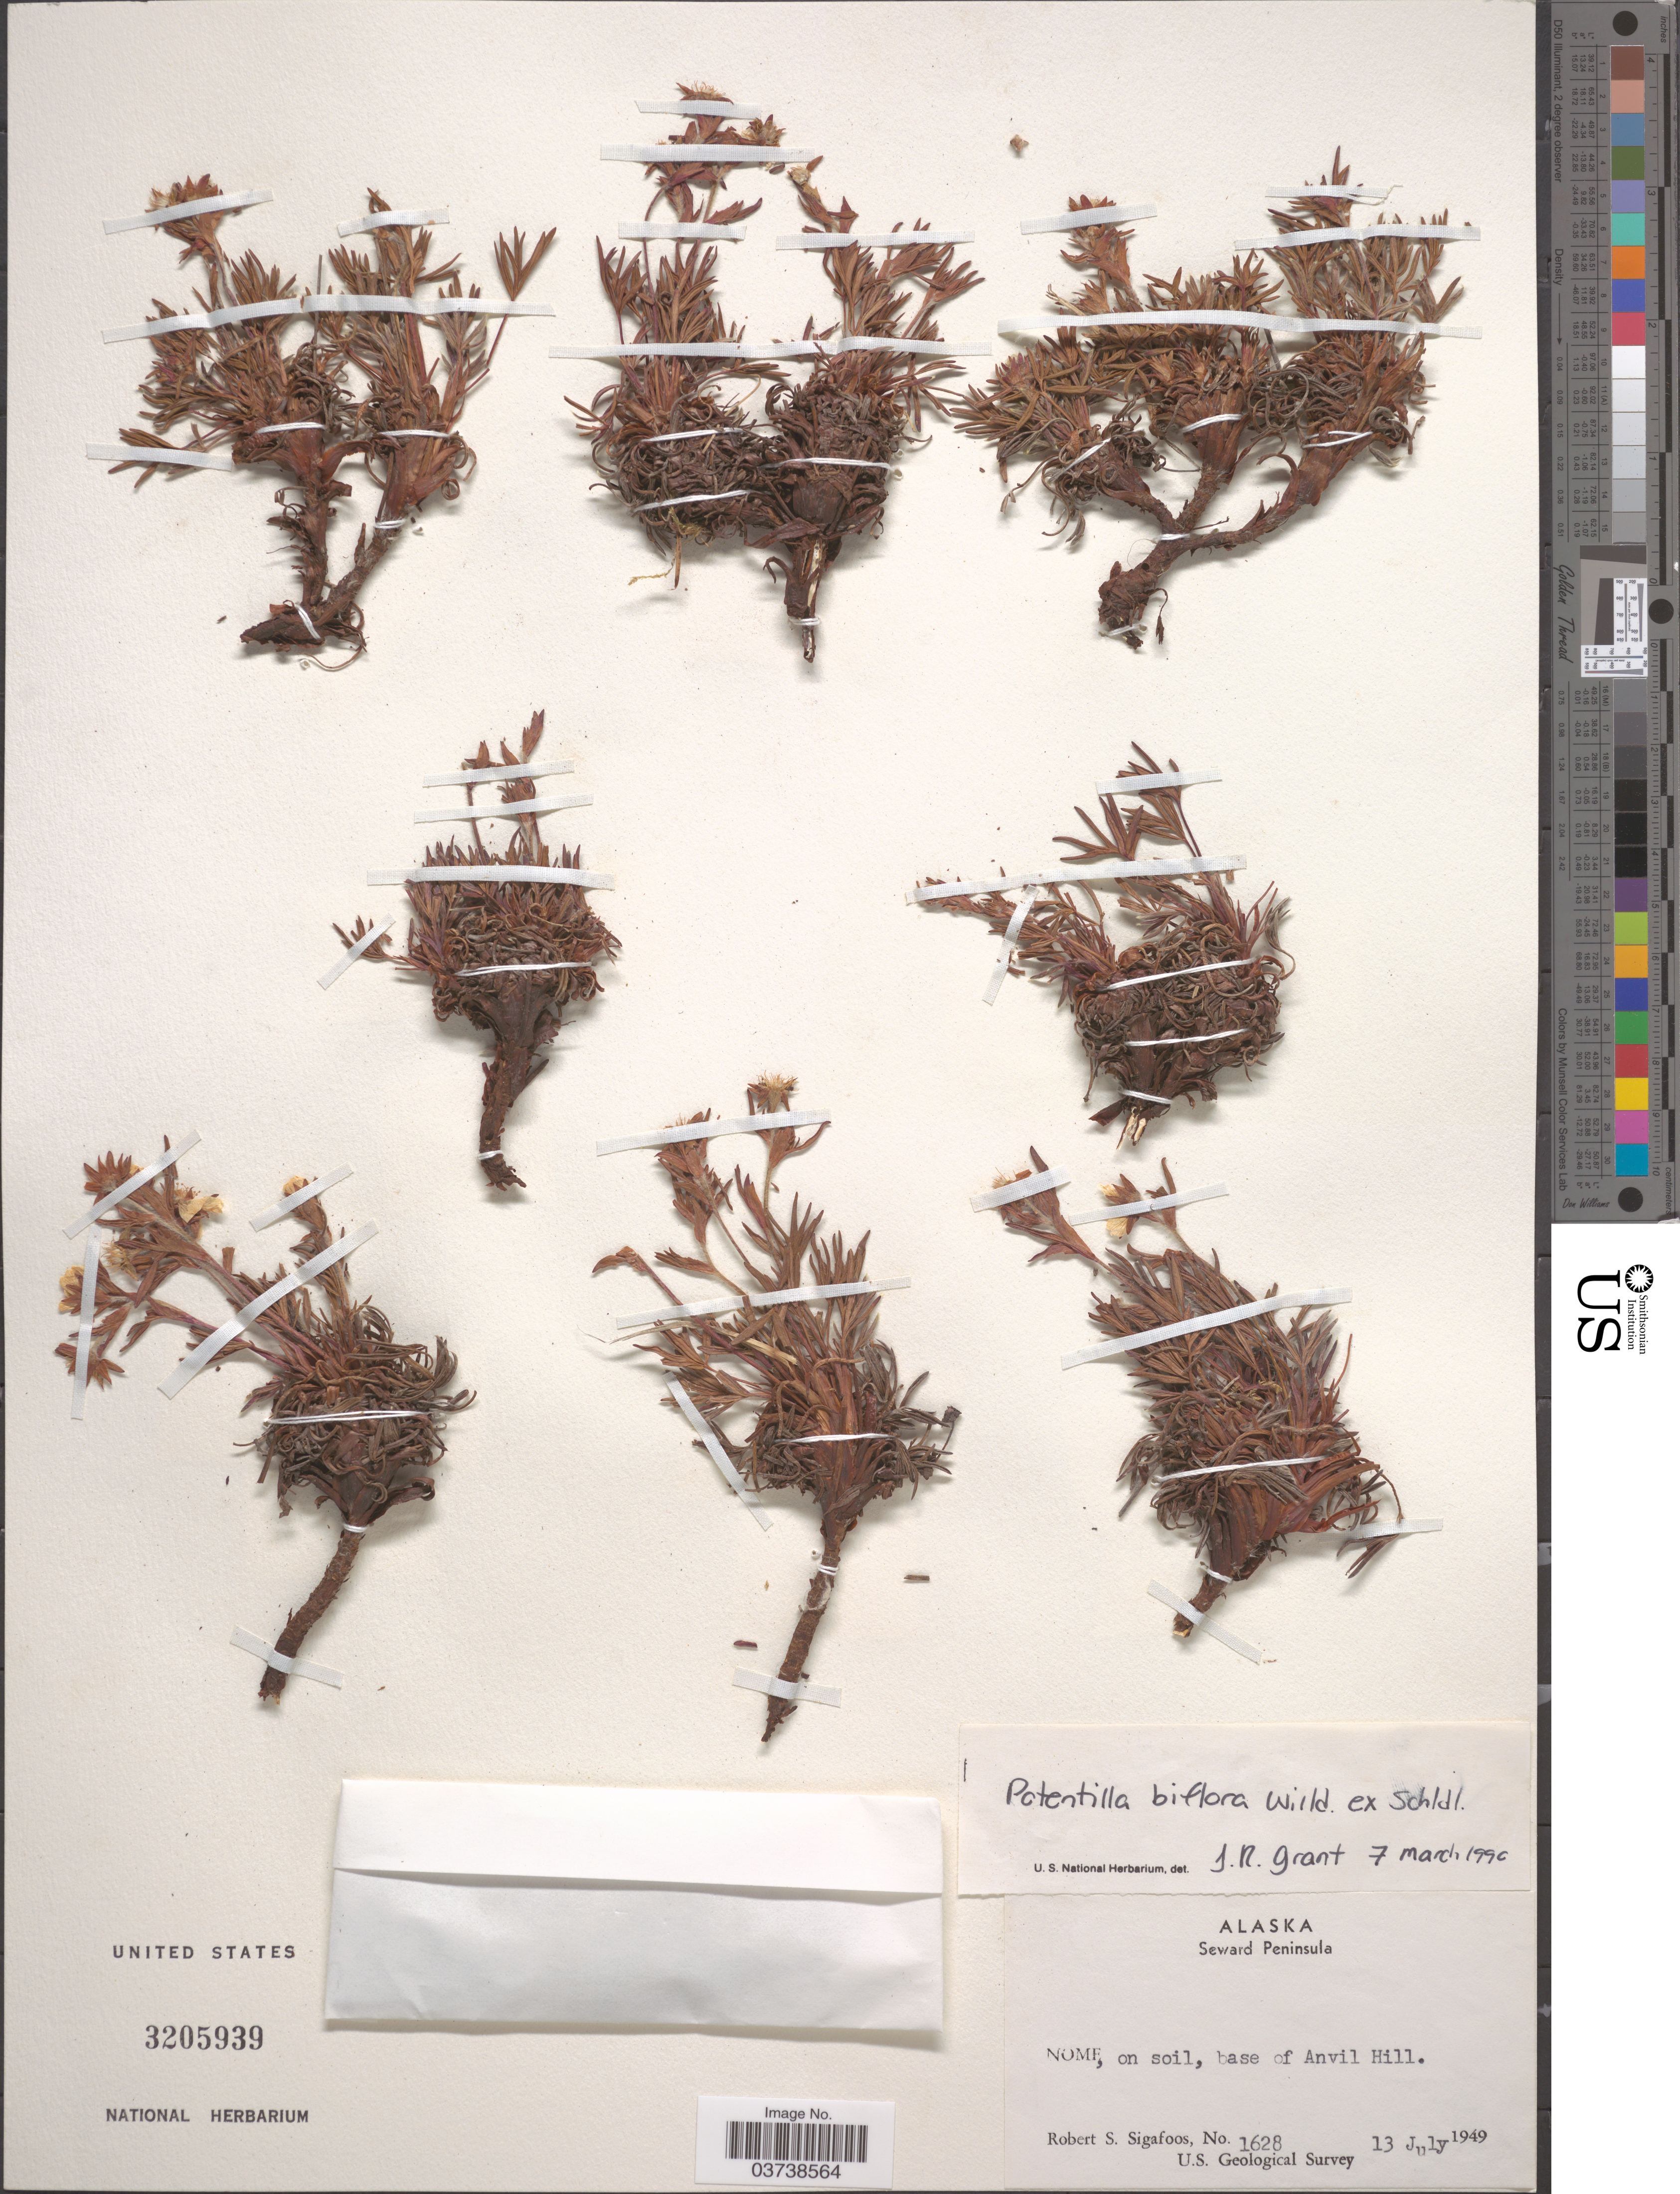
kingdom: Plantae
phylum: Tracheophyta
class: Magnoliopsida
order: Rosales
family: Rosaceae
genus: Potentilla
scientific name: Potentilla biflora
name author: Willd. ex Schltdl.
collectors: R. Sigafoos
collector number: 1628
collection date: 1949-07-13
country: United States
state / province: Alaska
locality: Seward Peninsula. Nome, on soil, base of Anvil Hill.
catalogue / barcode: US 3205939